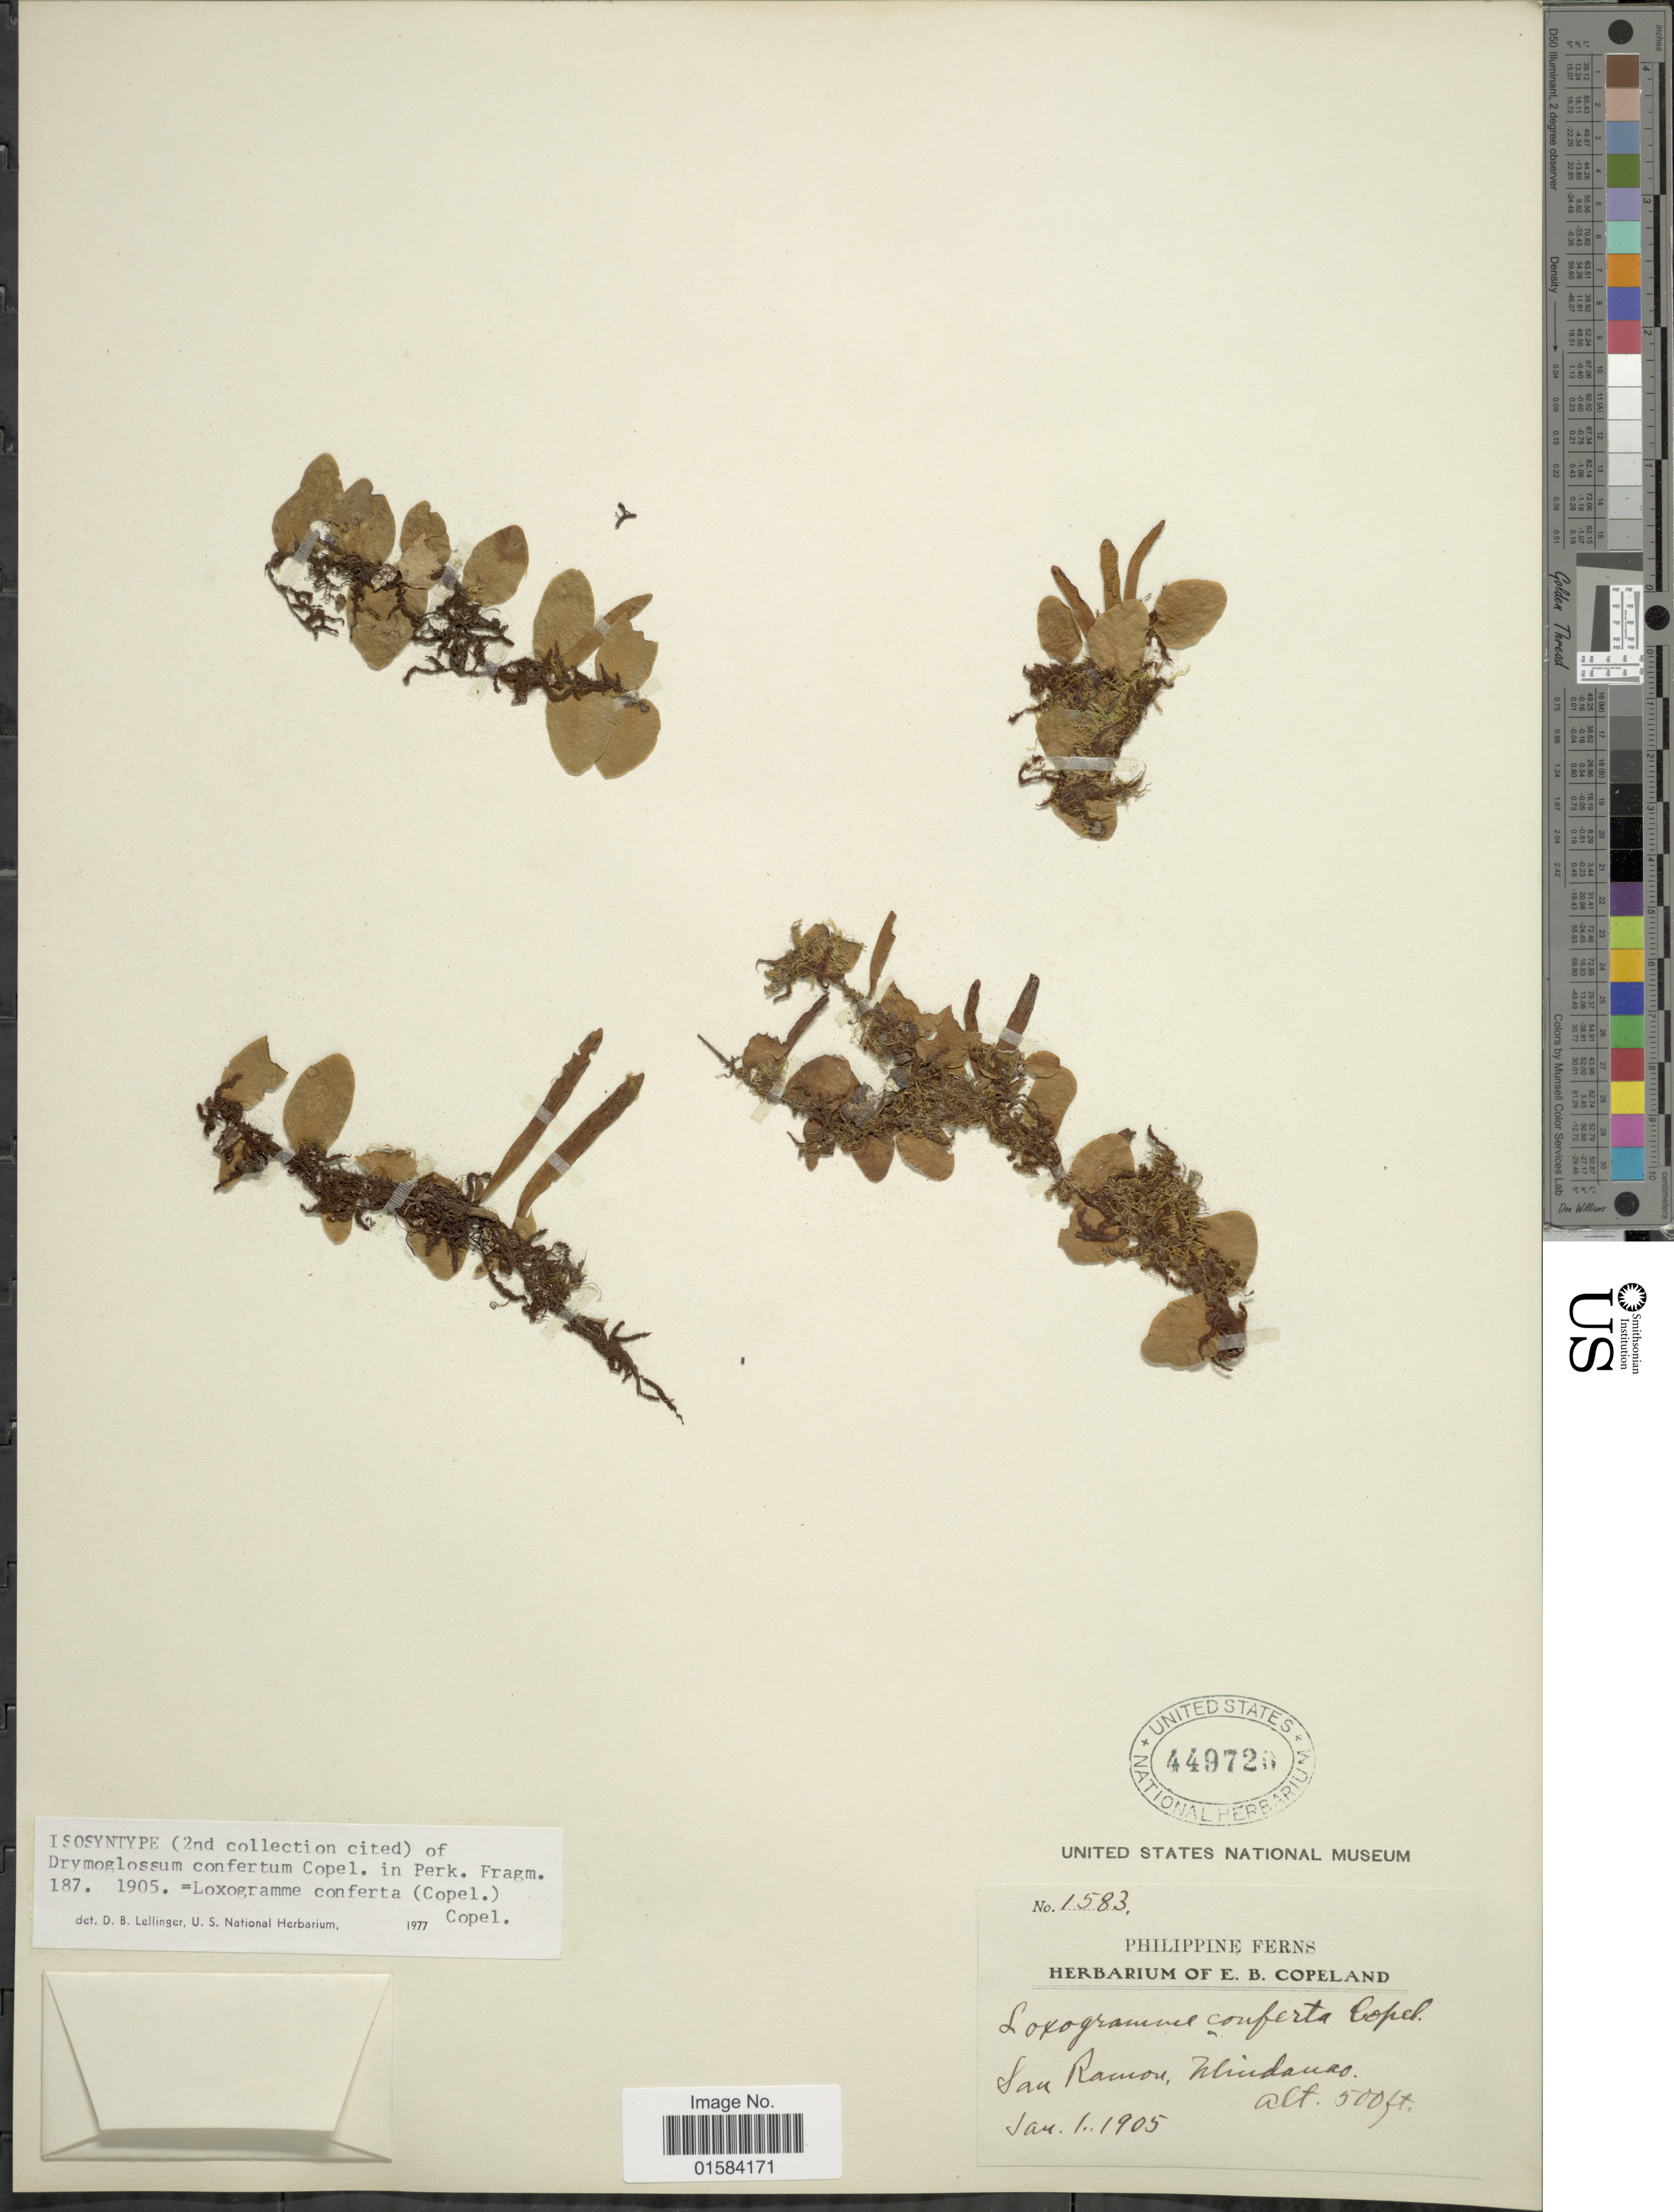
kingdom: Plantae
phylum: Tracheophyta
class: Polypodiopsida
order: Polypodiales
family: Polypodiaceae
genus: Loxogramme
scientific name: Loxogramme conferta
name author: (Copel.) Copel.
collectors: ex herb. E. B. Copeland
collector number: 1583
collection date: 1905-01-01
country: Philippines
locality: San Ramon, Mindanao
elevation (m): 152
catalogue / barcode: US 449720